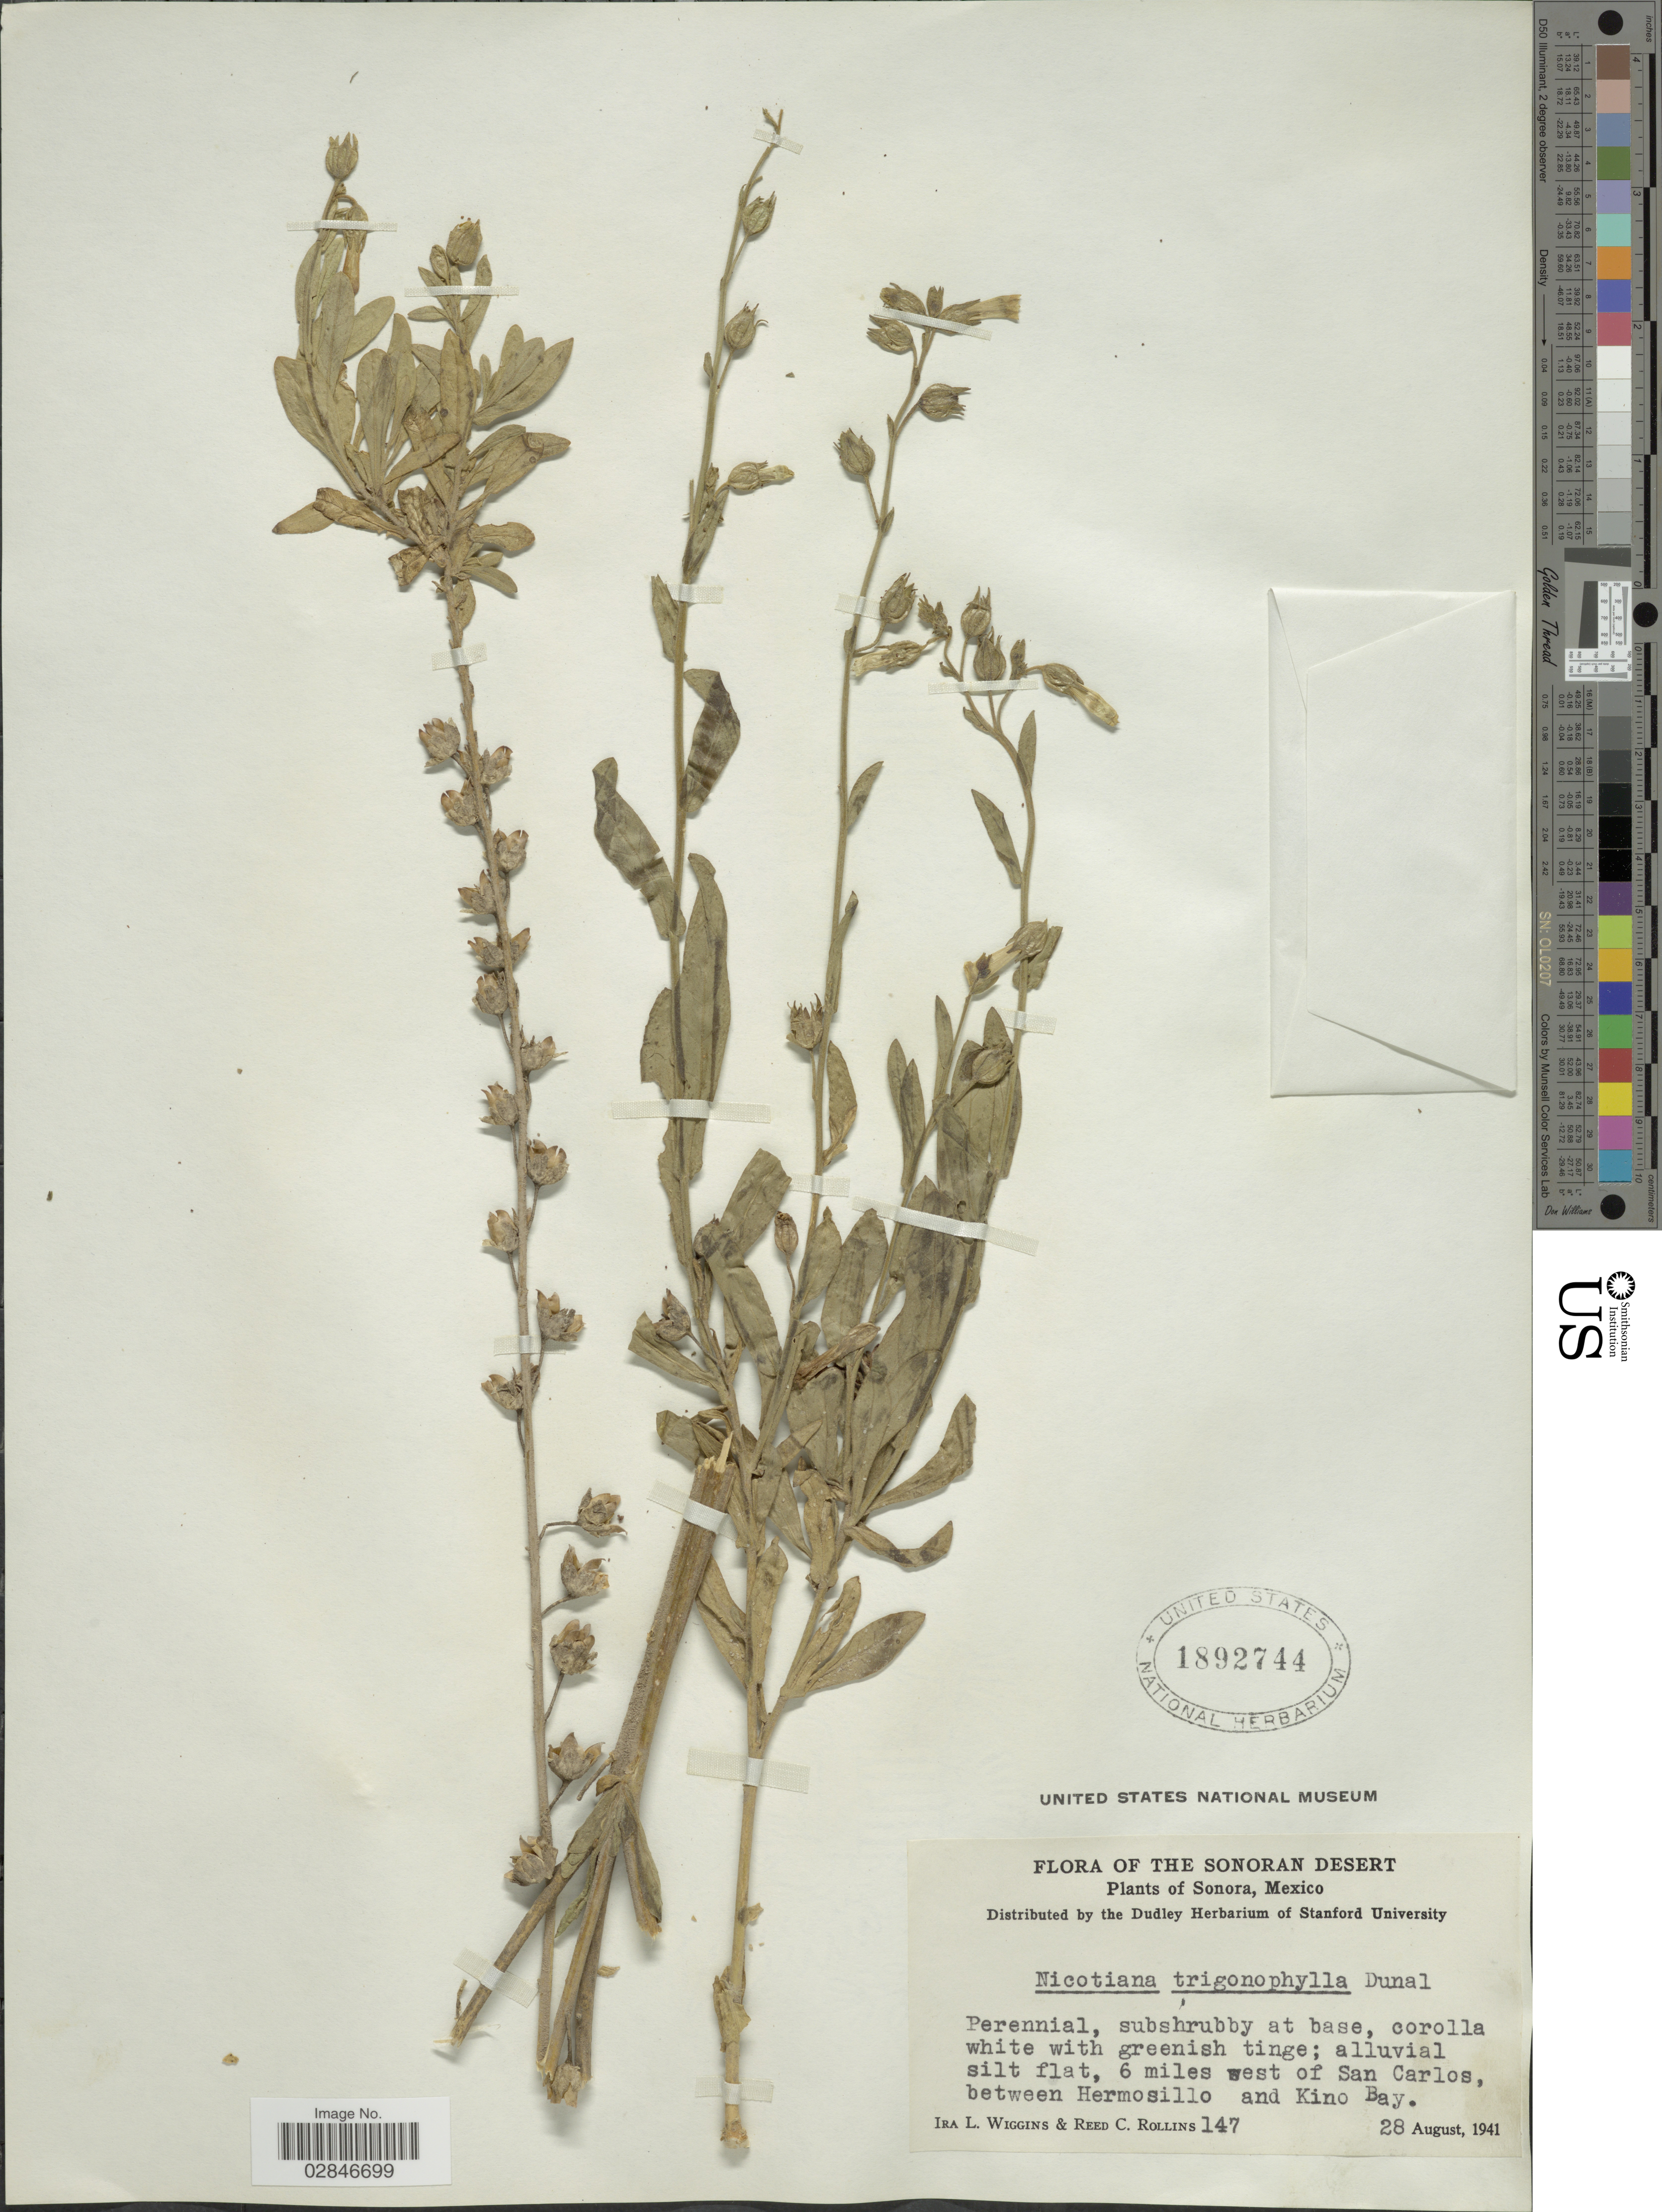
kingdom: Plantae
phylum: Tracheophyta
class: Magnoliopsida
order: Solanales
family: Solanaceae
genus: Nicotiana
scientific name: Nicotiana trigonophylla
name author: Dunal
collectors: I. L. Wiggins & R. C. Rollins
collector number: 147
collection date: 1941-08-28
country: Mexico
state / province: Sonora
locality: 6 miles west of San Carlos, between Hermosillo and Kino Bay.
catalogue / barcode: US 1892744